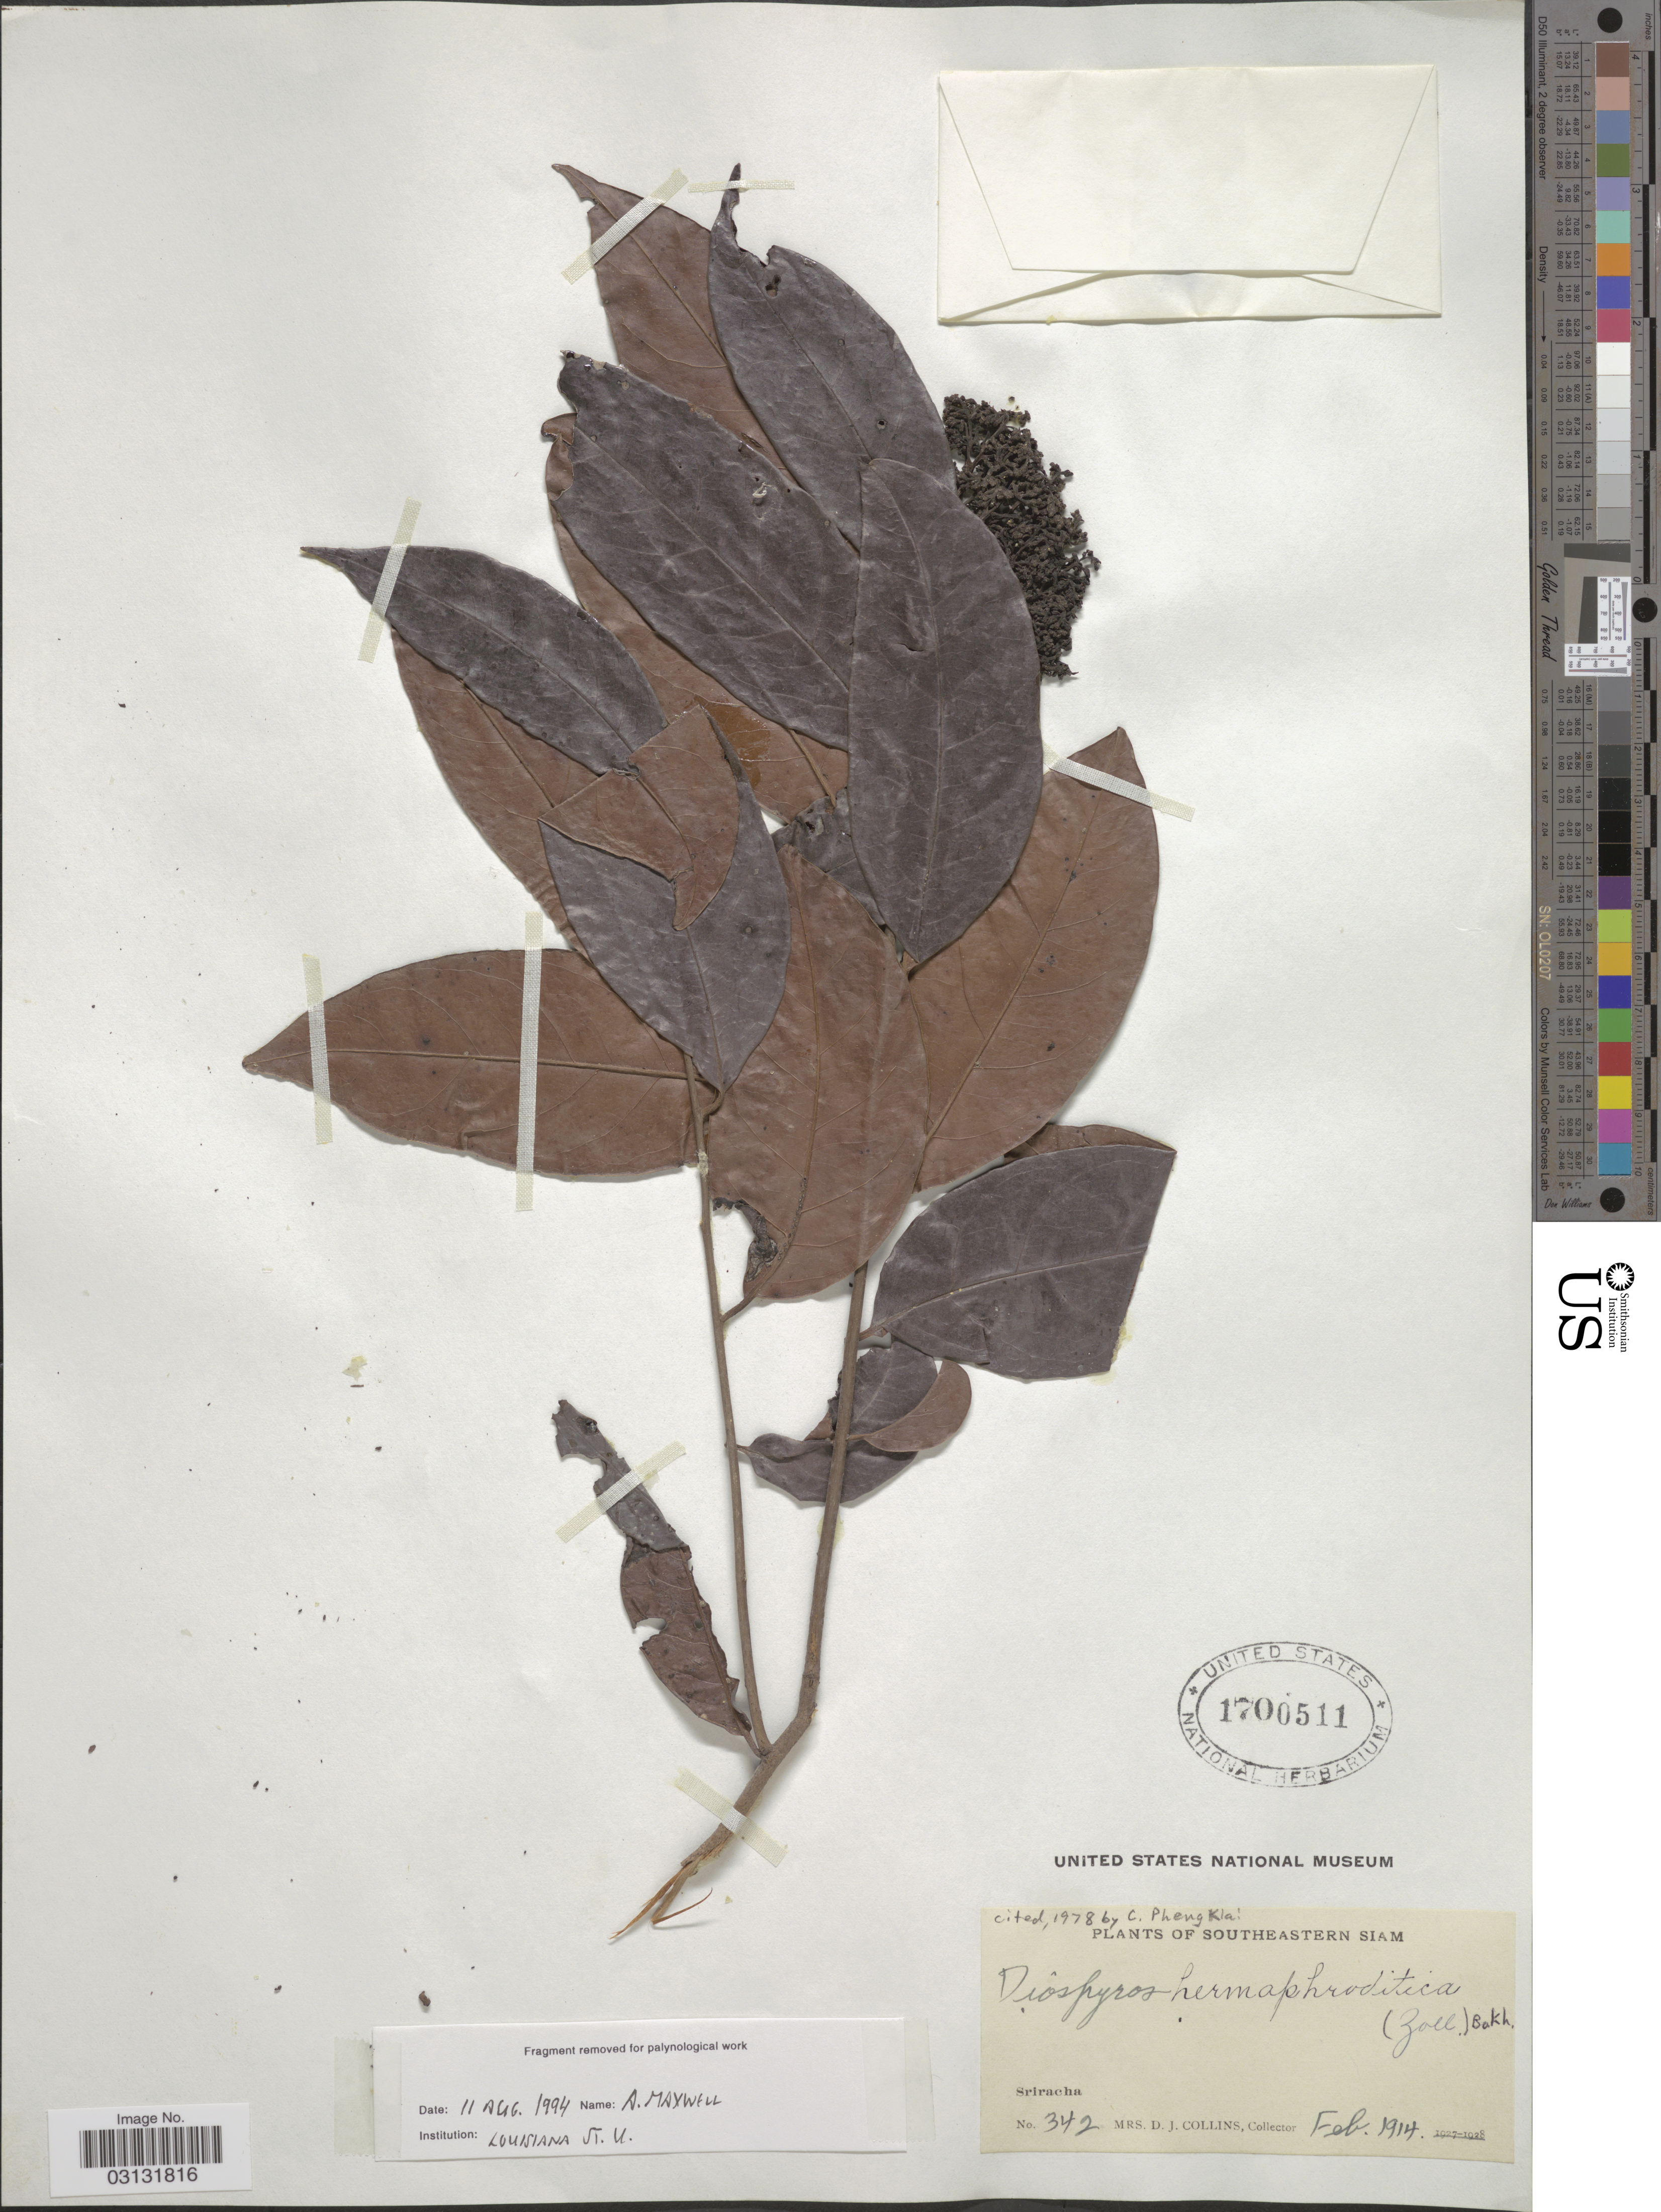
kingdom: Plantae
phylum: Tracheophyta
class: Magnoliopsida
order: Ericales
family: Ebenaceae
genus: Diospyros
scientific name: Diospyros hermaphroditica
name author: (Zoll.) Bakh. ex Steenis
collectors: Mrs. D. J. Collins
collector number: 342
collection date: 1914-02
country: Thailand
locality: Southeastern Siam. Sriracha.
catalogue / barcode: US 1700511